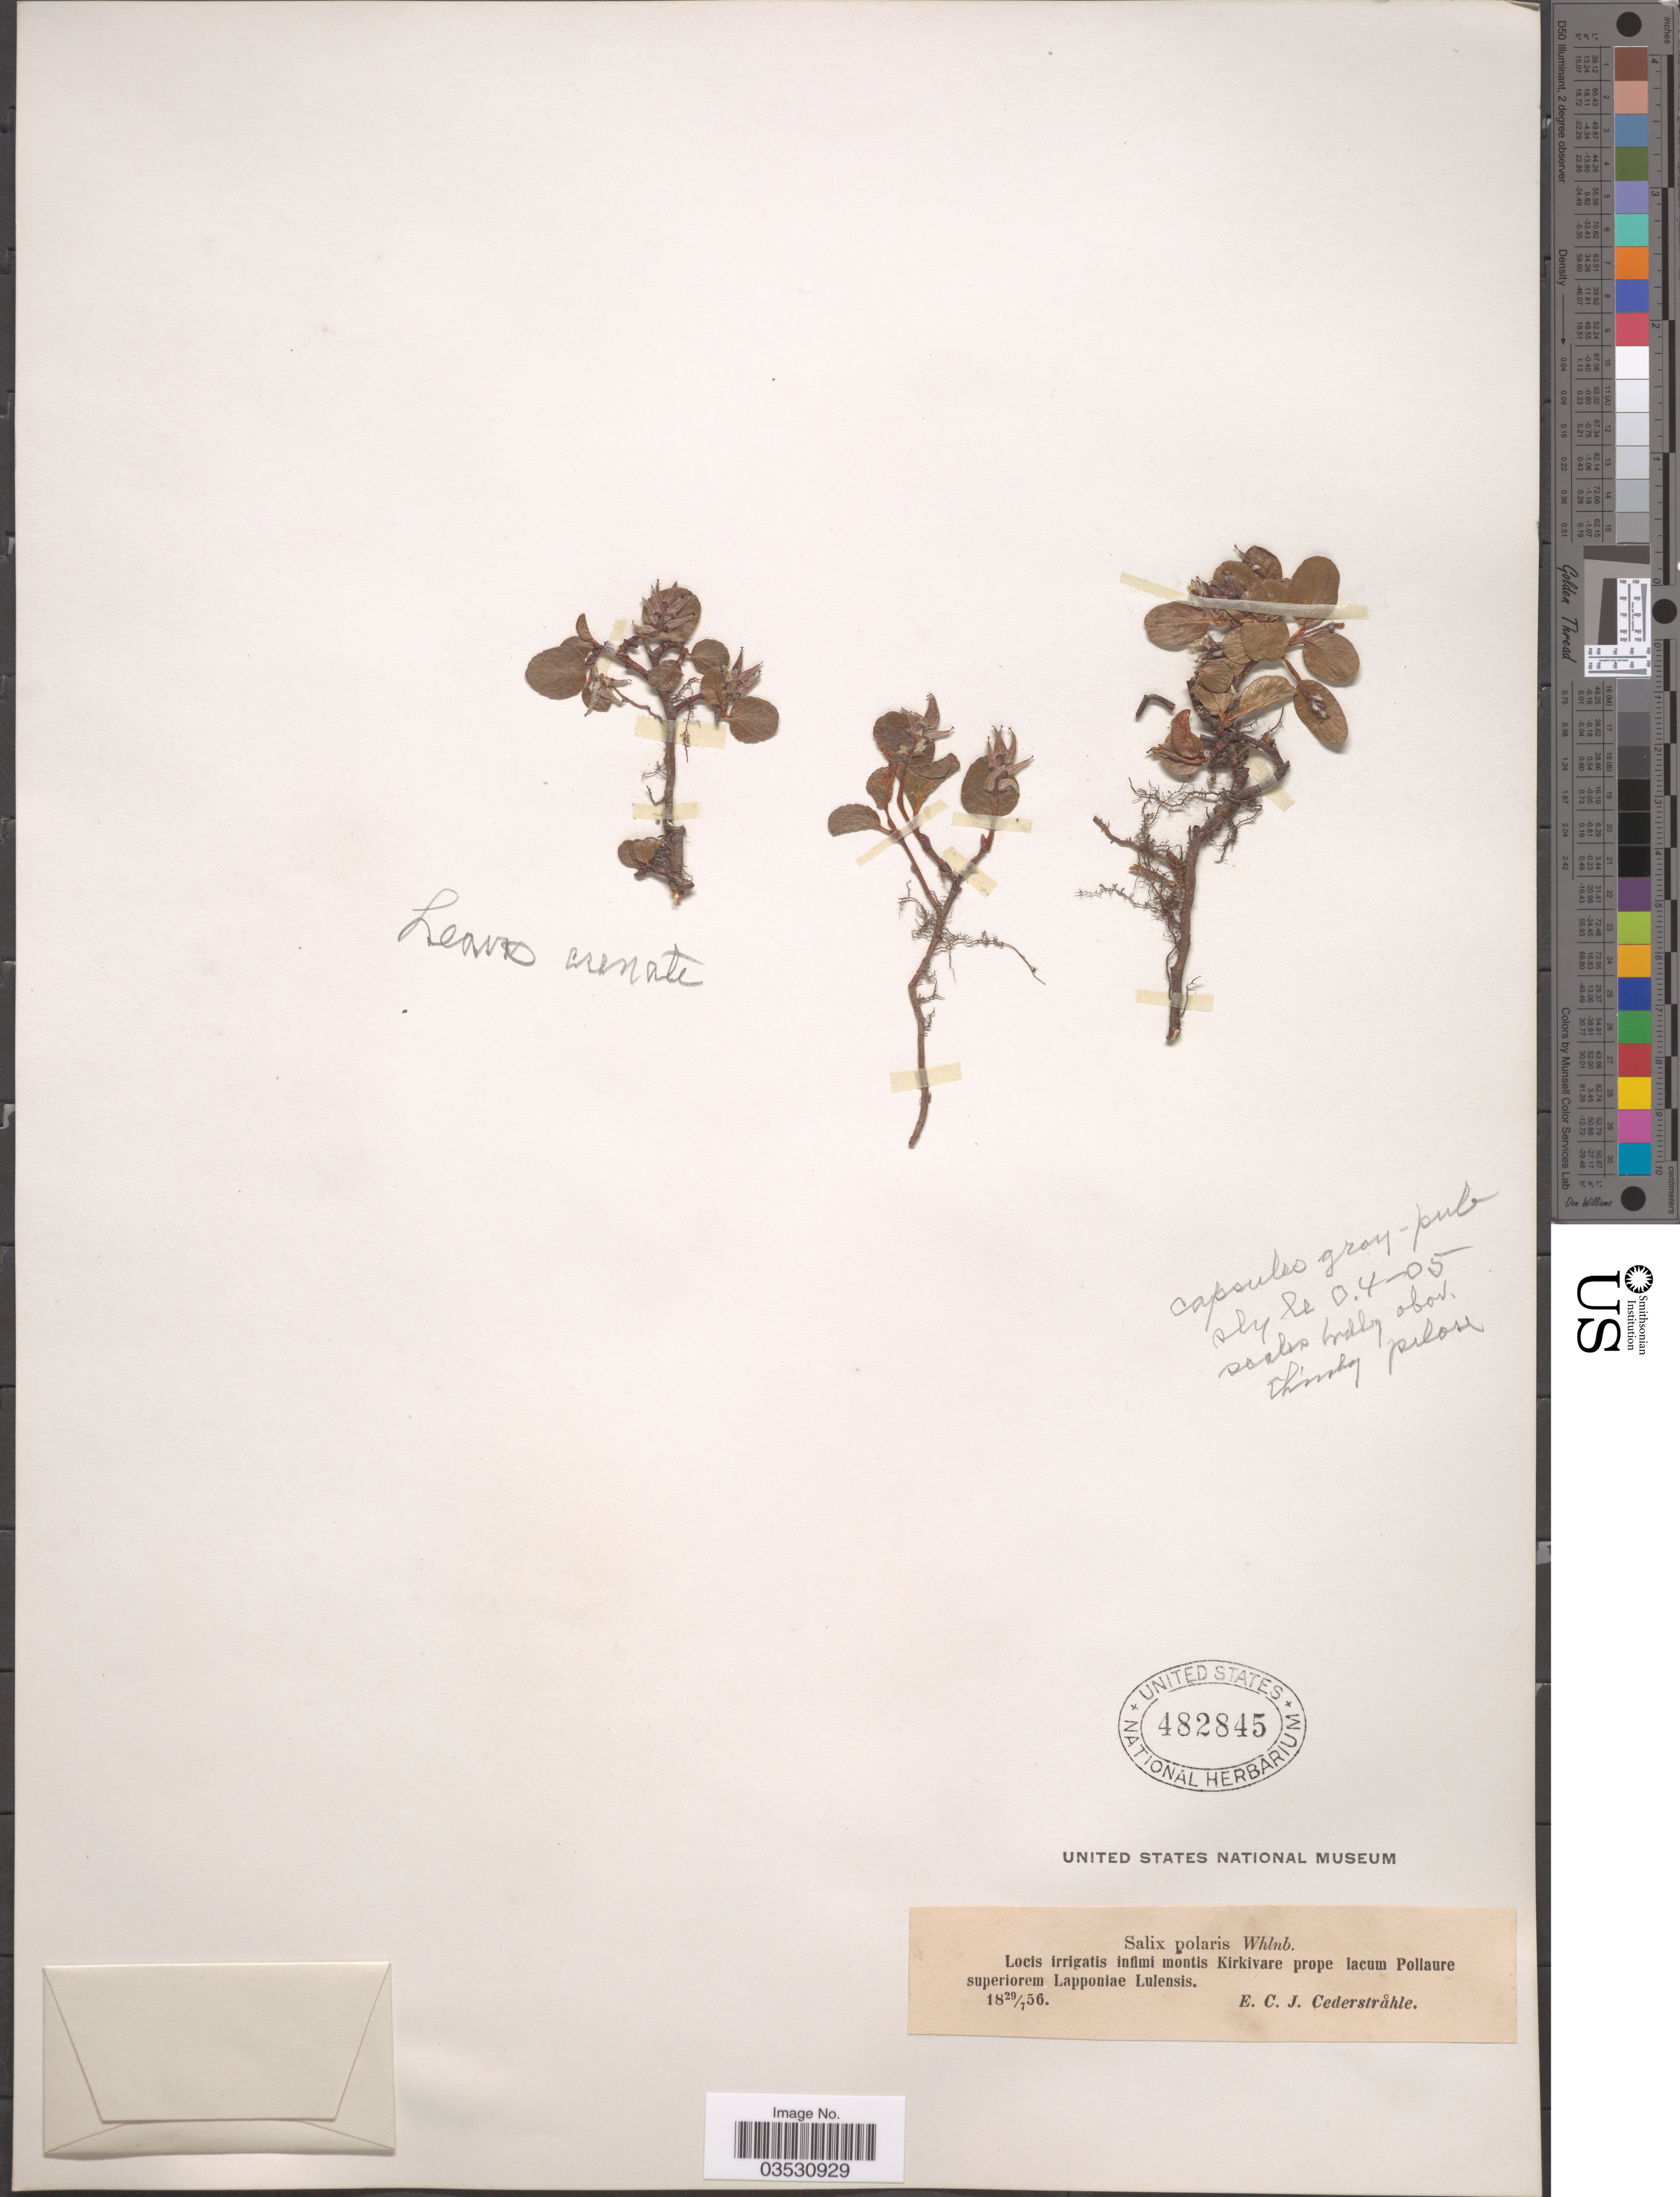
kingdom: Plantae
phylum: Tracheophyta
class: Magnoliopsida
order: Malpighiales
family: Salicaceae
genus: Salix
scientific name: Salix polaris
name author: Wahlenb.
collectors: E. Cederstråhle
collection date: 1856-07-29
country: Sweden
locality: Locis irrigatis infimi montis Kirkivare prope lacum Pollaure superiorem Lapponiae Lulensis.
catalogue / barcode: US 482845